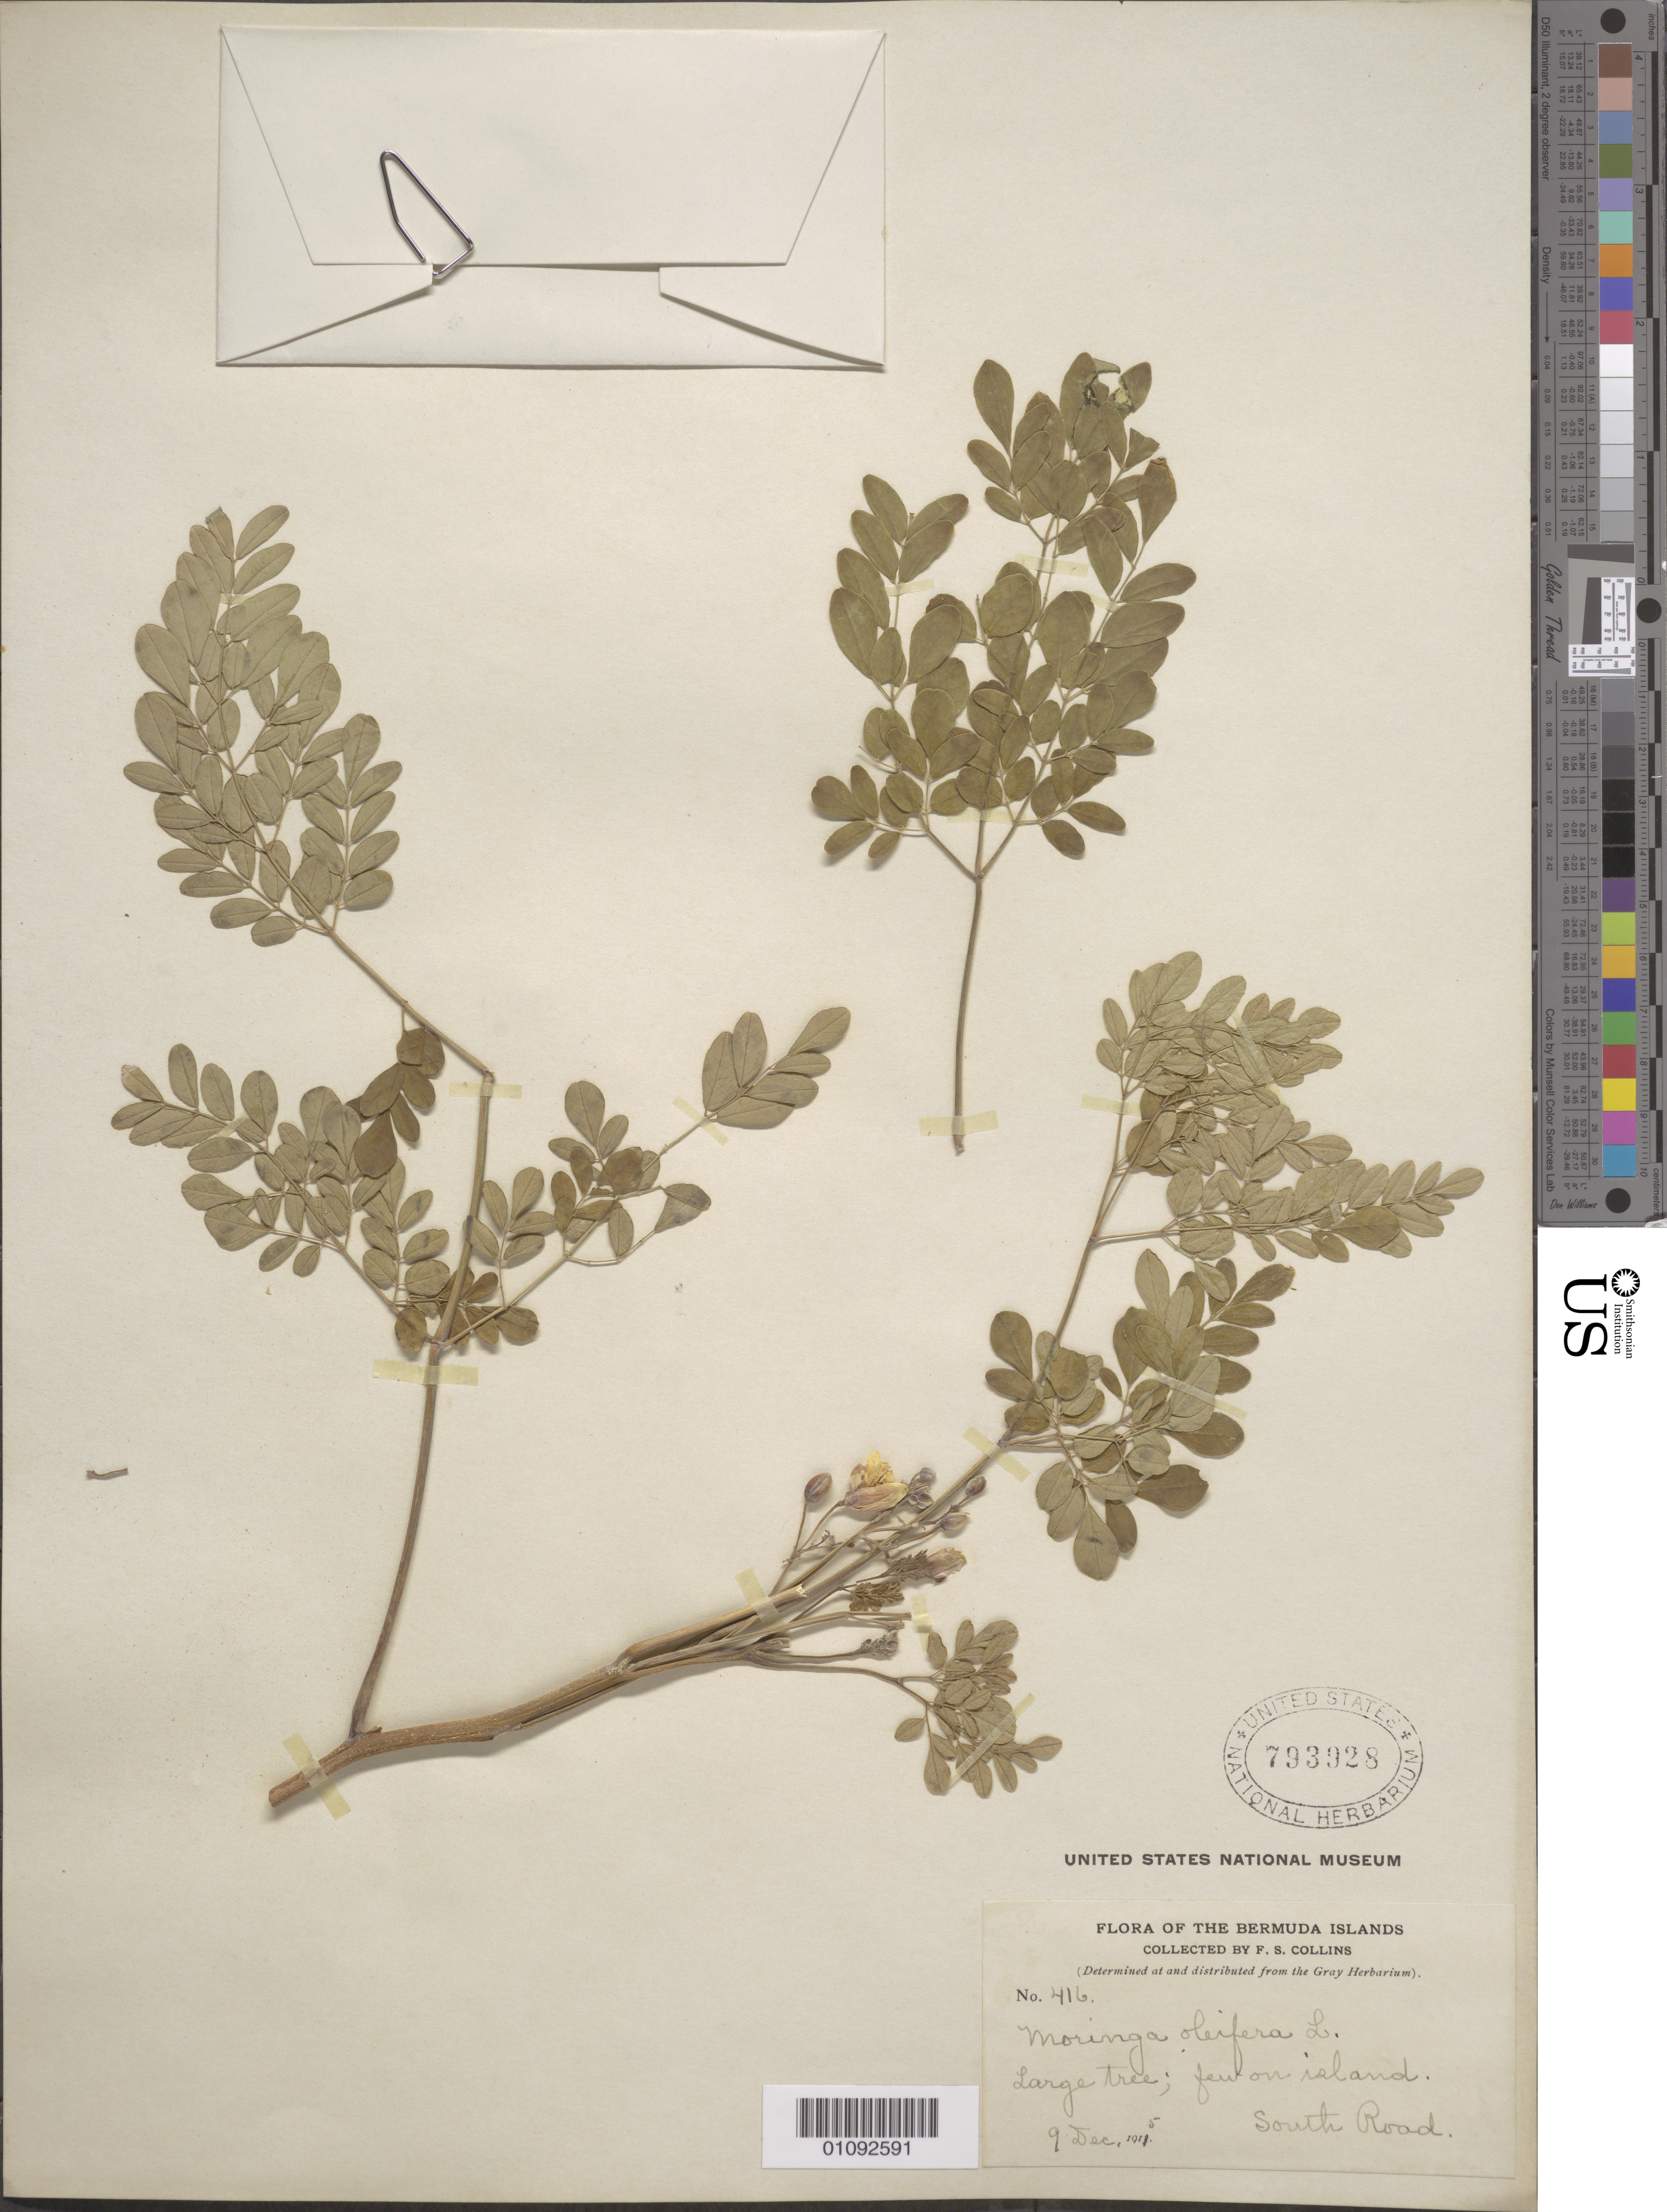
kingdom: Plantae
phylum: Tracheophyta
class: Magnoliopsida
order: Brassicales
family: Moringaceae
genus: Moringa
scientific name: Moringa oleifera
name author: Lam.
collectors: F. Collins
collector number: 416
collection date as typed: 09 Dec 1915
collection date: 1915-12-09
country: Bermuda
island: Bermuda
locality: S Road.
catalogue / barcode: US 793928